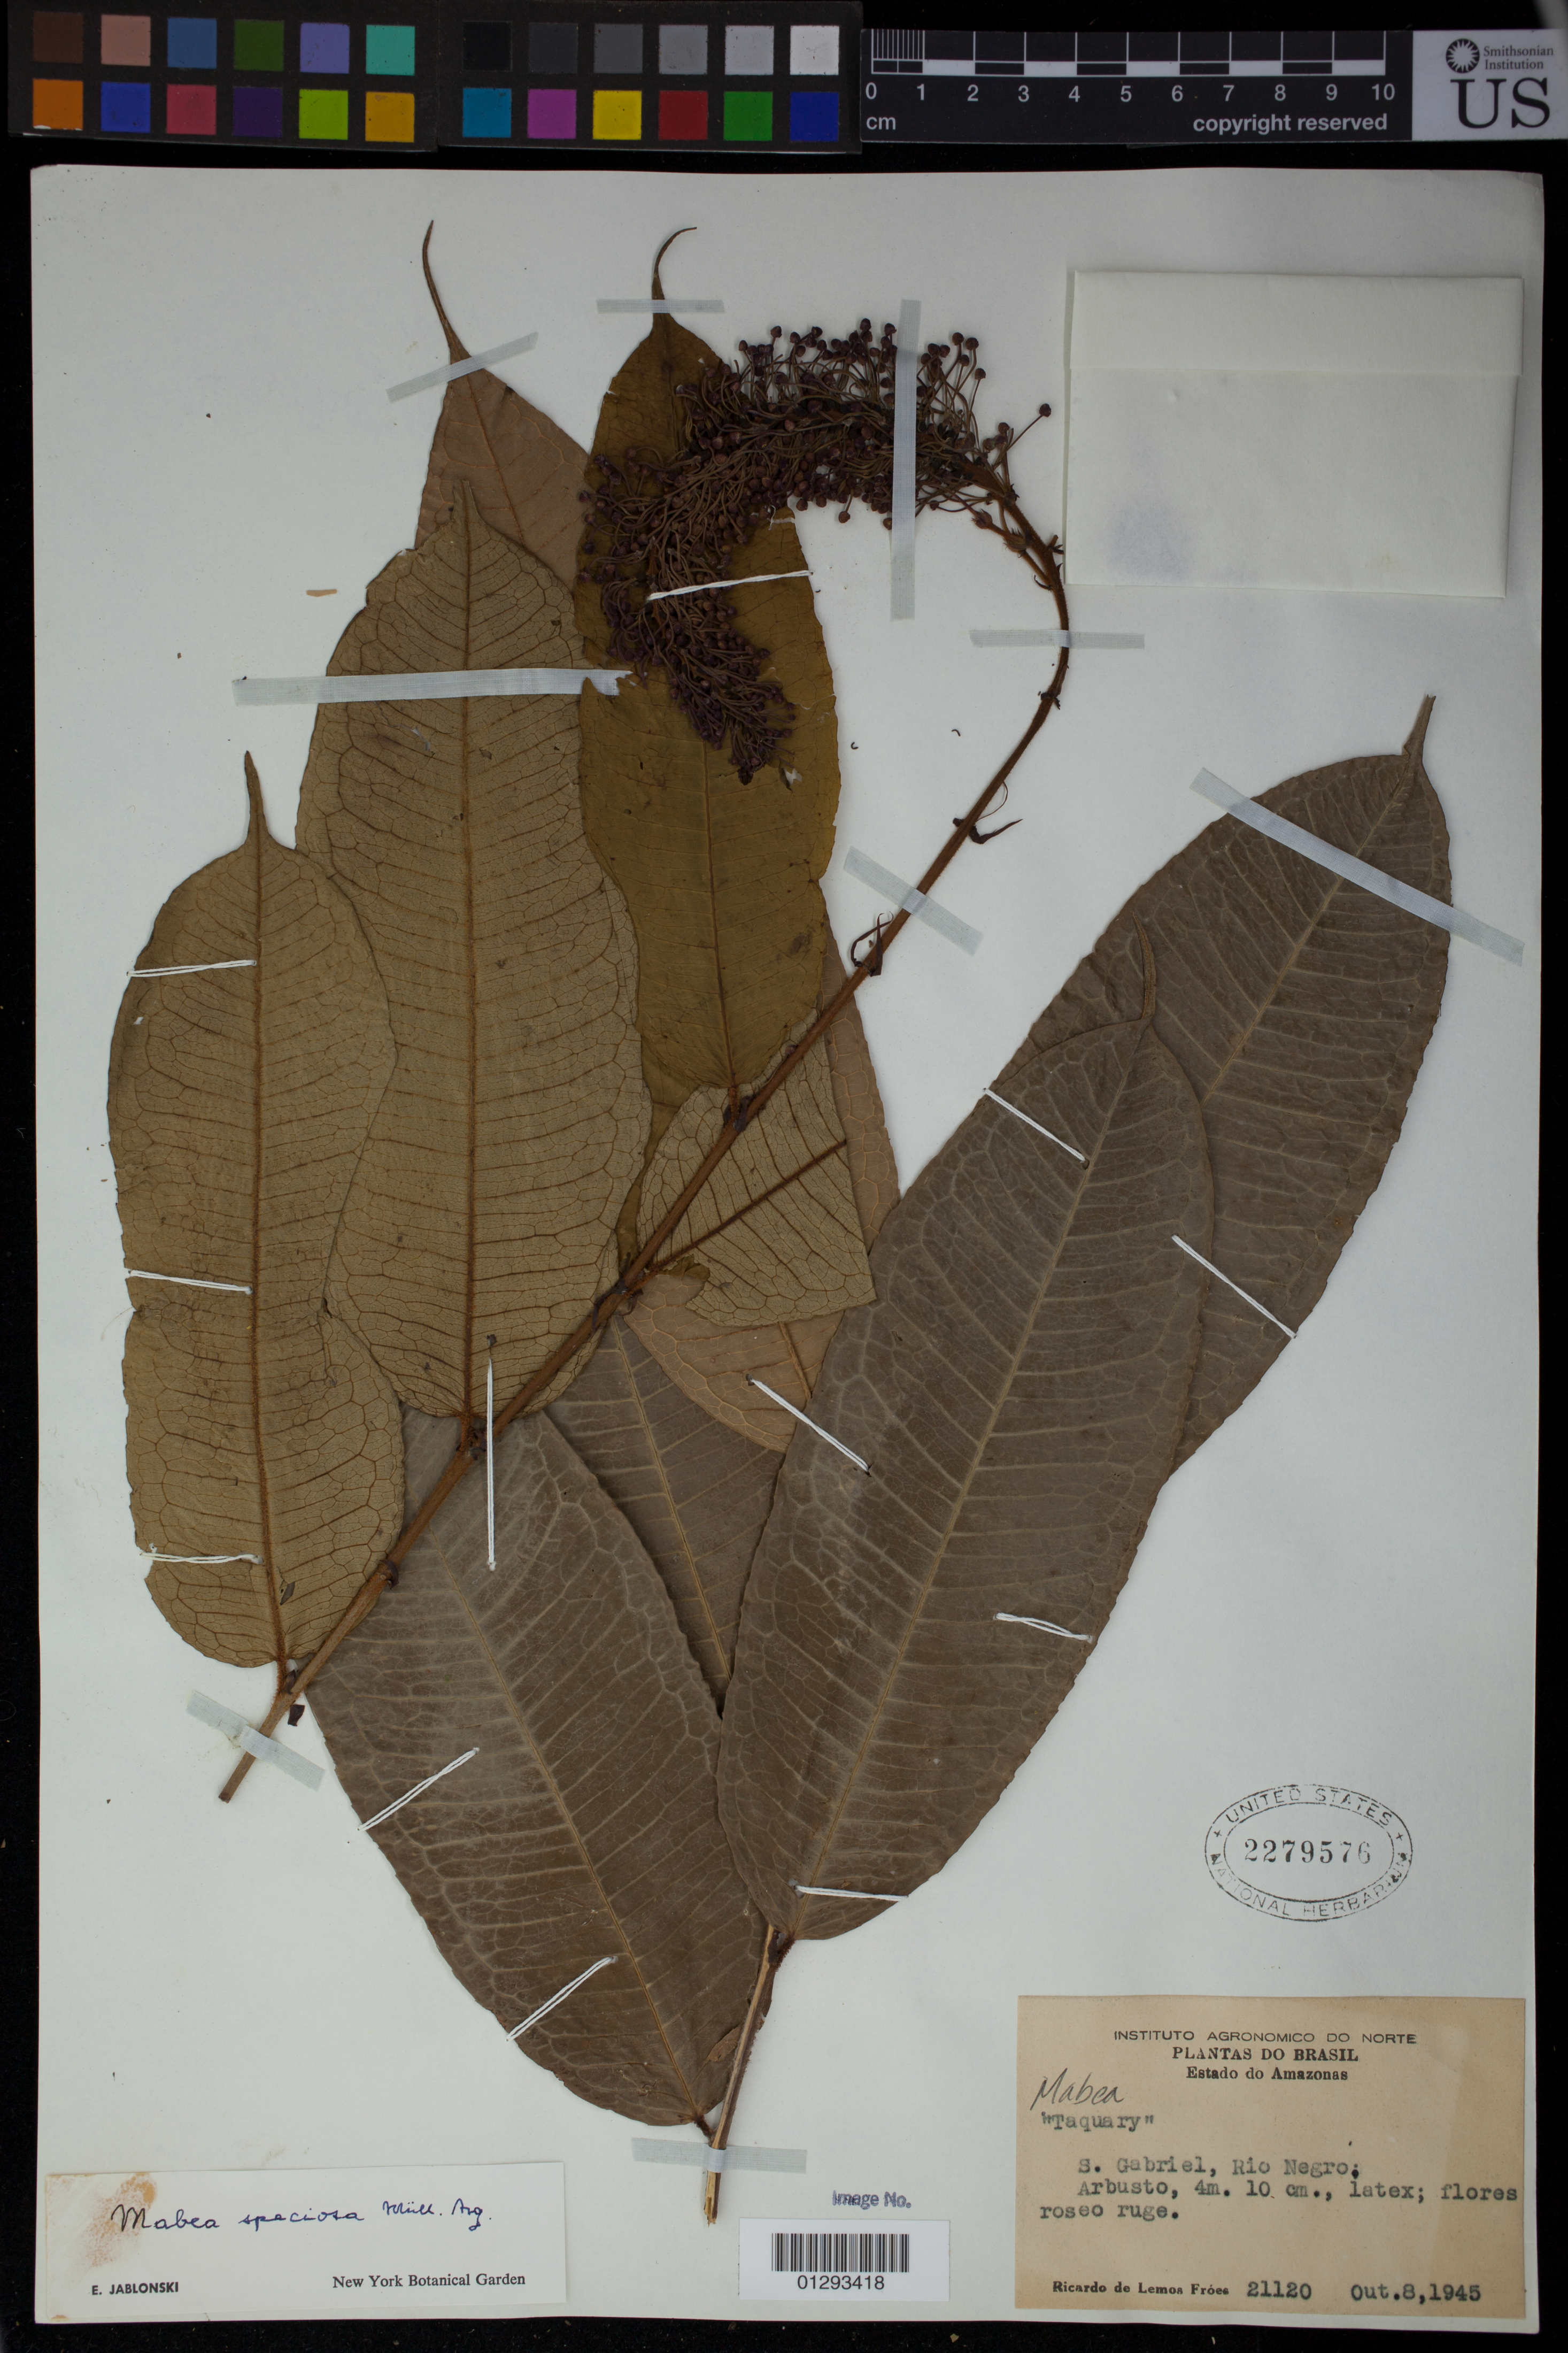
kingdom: Plantae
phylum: Tracheophyta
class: Magnoliopsida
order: Malpighiales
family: Euphorbiaceae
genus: Mabea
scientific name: Mabea speciosa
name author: Müll. Arg.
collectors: R. L. Fróes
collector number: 21120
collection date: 1945-10-08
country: Brazil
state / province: Amazonas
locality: S. Gabriel, Rio Negro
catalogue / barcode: US 2279576